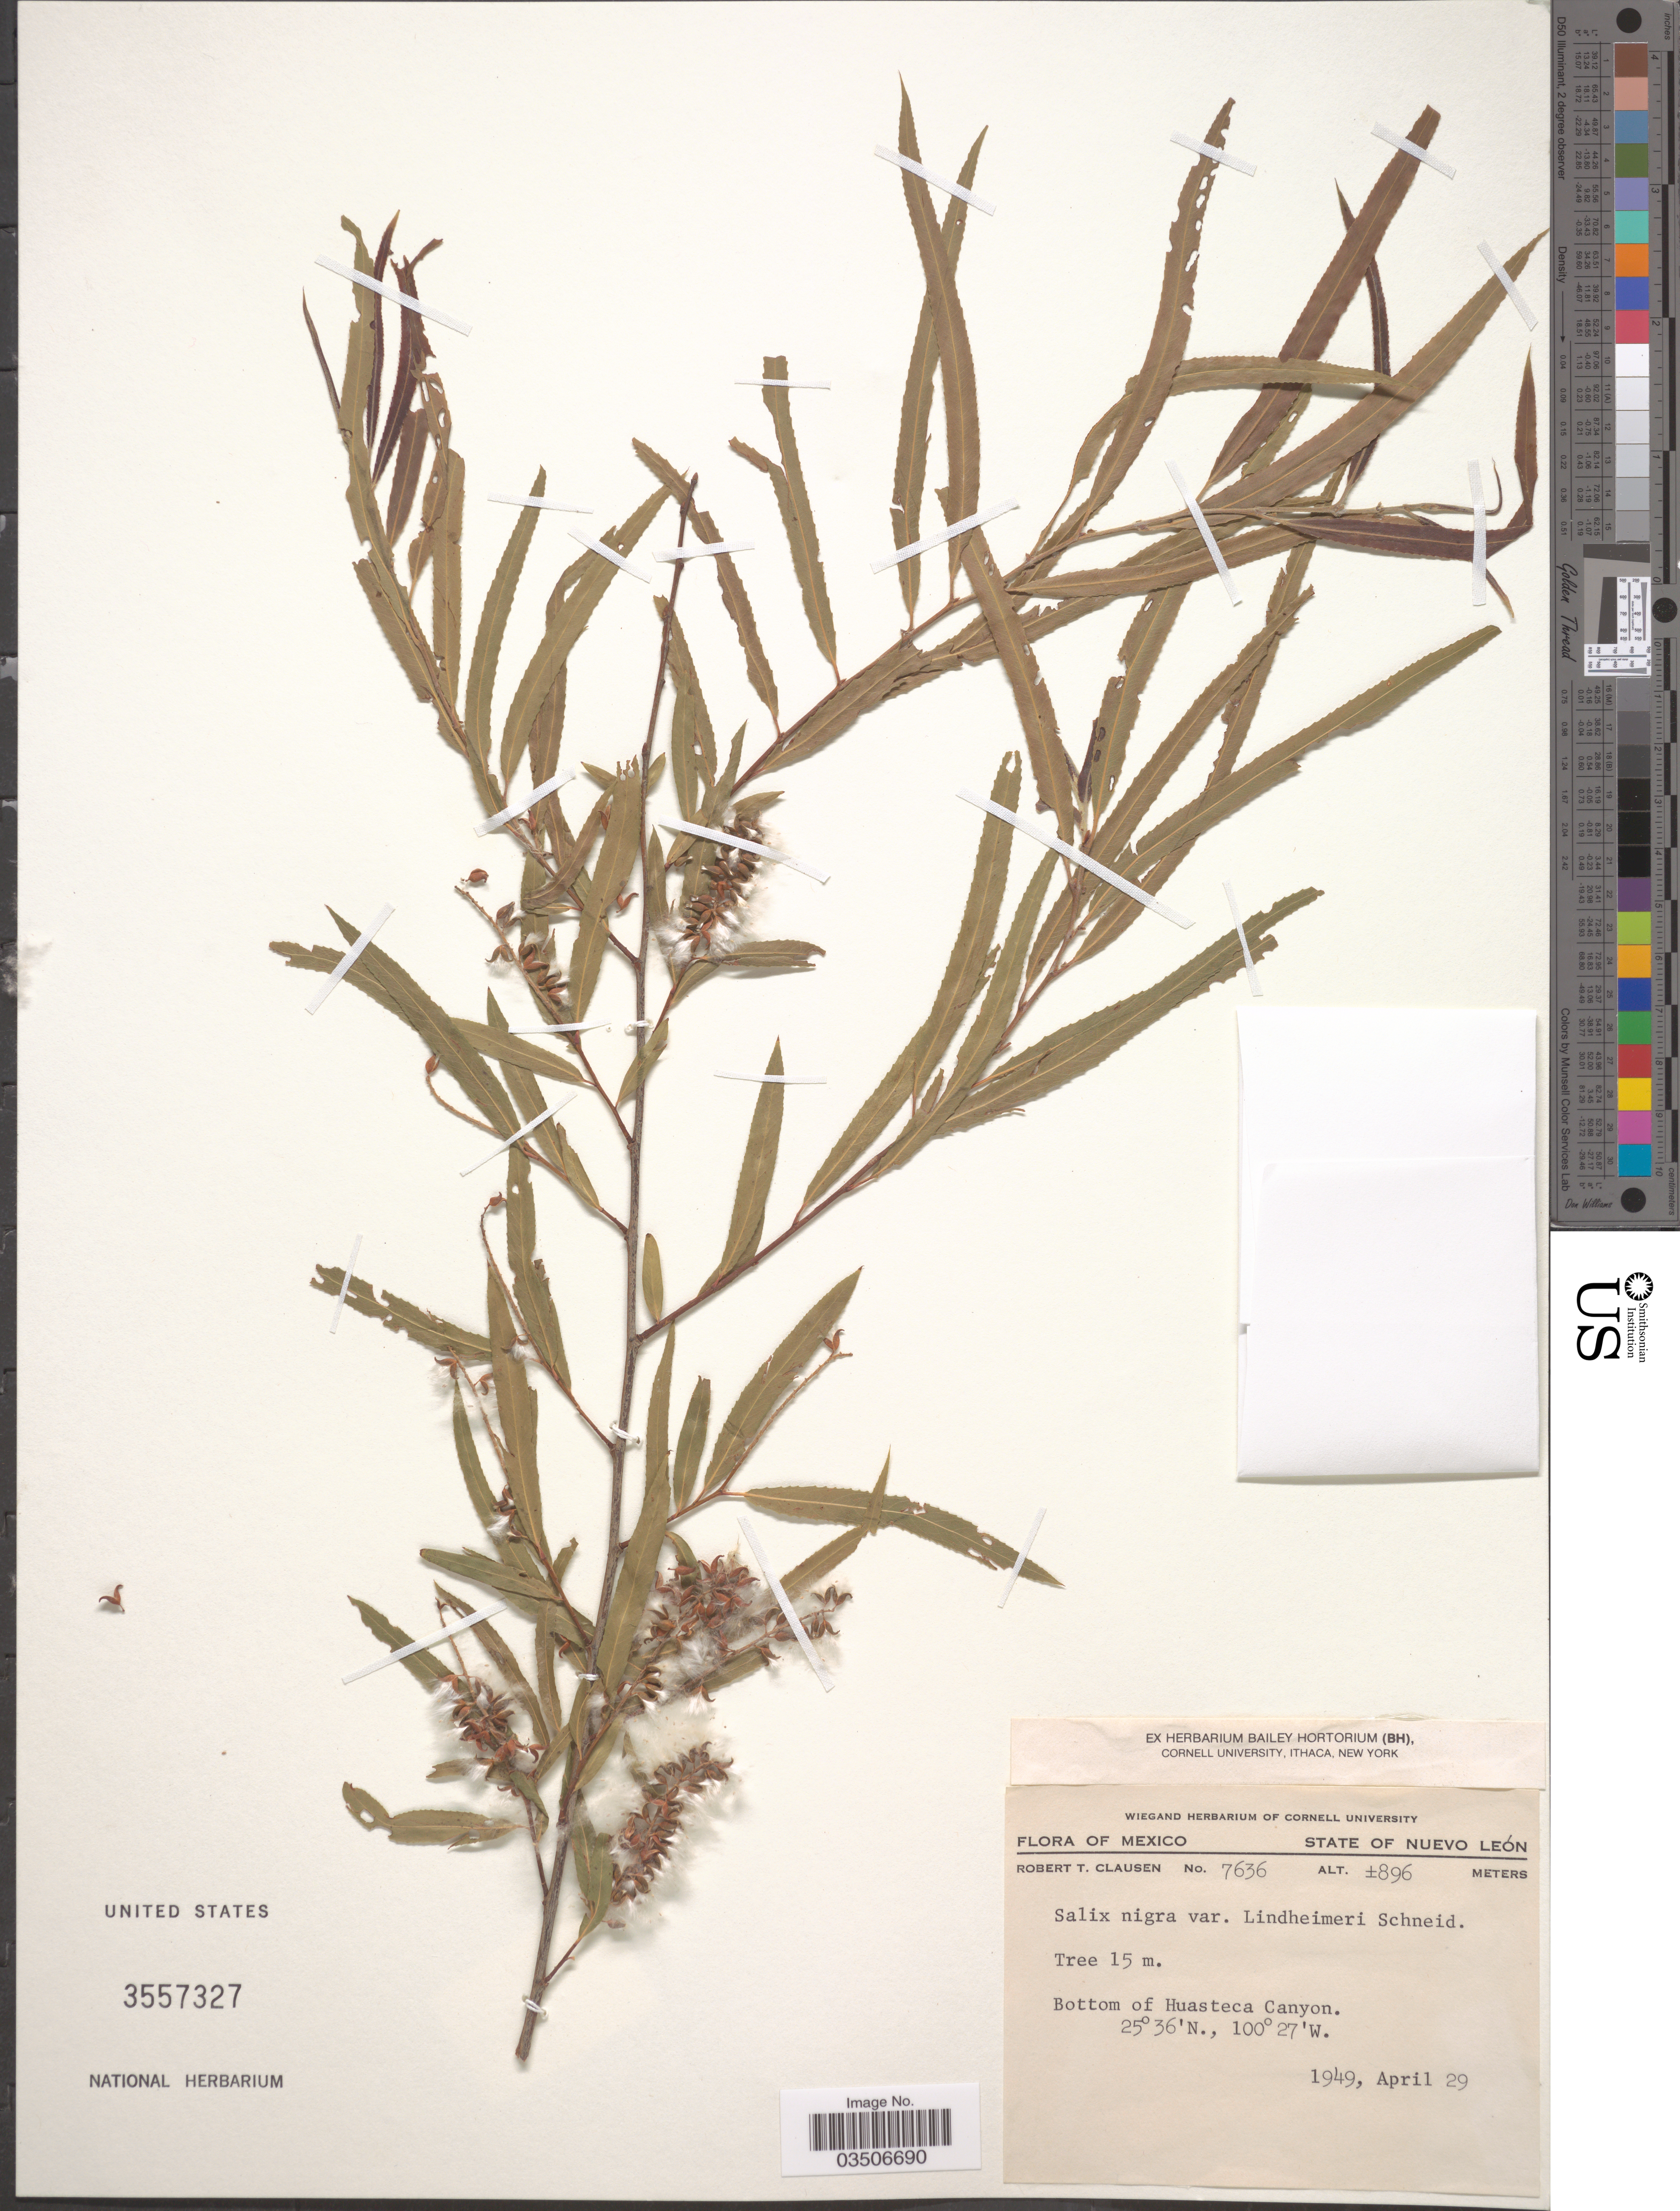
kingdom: Plantae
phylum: Tracheophyta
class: Magnoliopsida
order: Malpighiales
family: Salicaceae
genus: Salix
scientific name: Salix nigra var. lindheimeri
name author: C.K. Schneid.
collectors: R. T. Clausen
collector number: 7636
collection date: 1949-04-29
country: Mexico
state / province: Nuevo León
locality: Bottom of Huasteca Canyon.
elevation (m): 896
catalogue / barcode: US 3557327